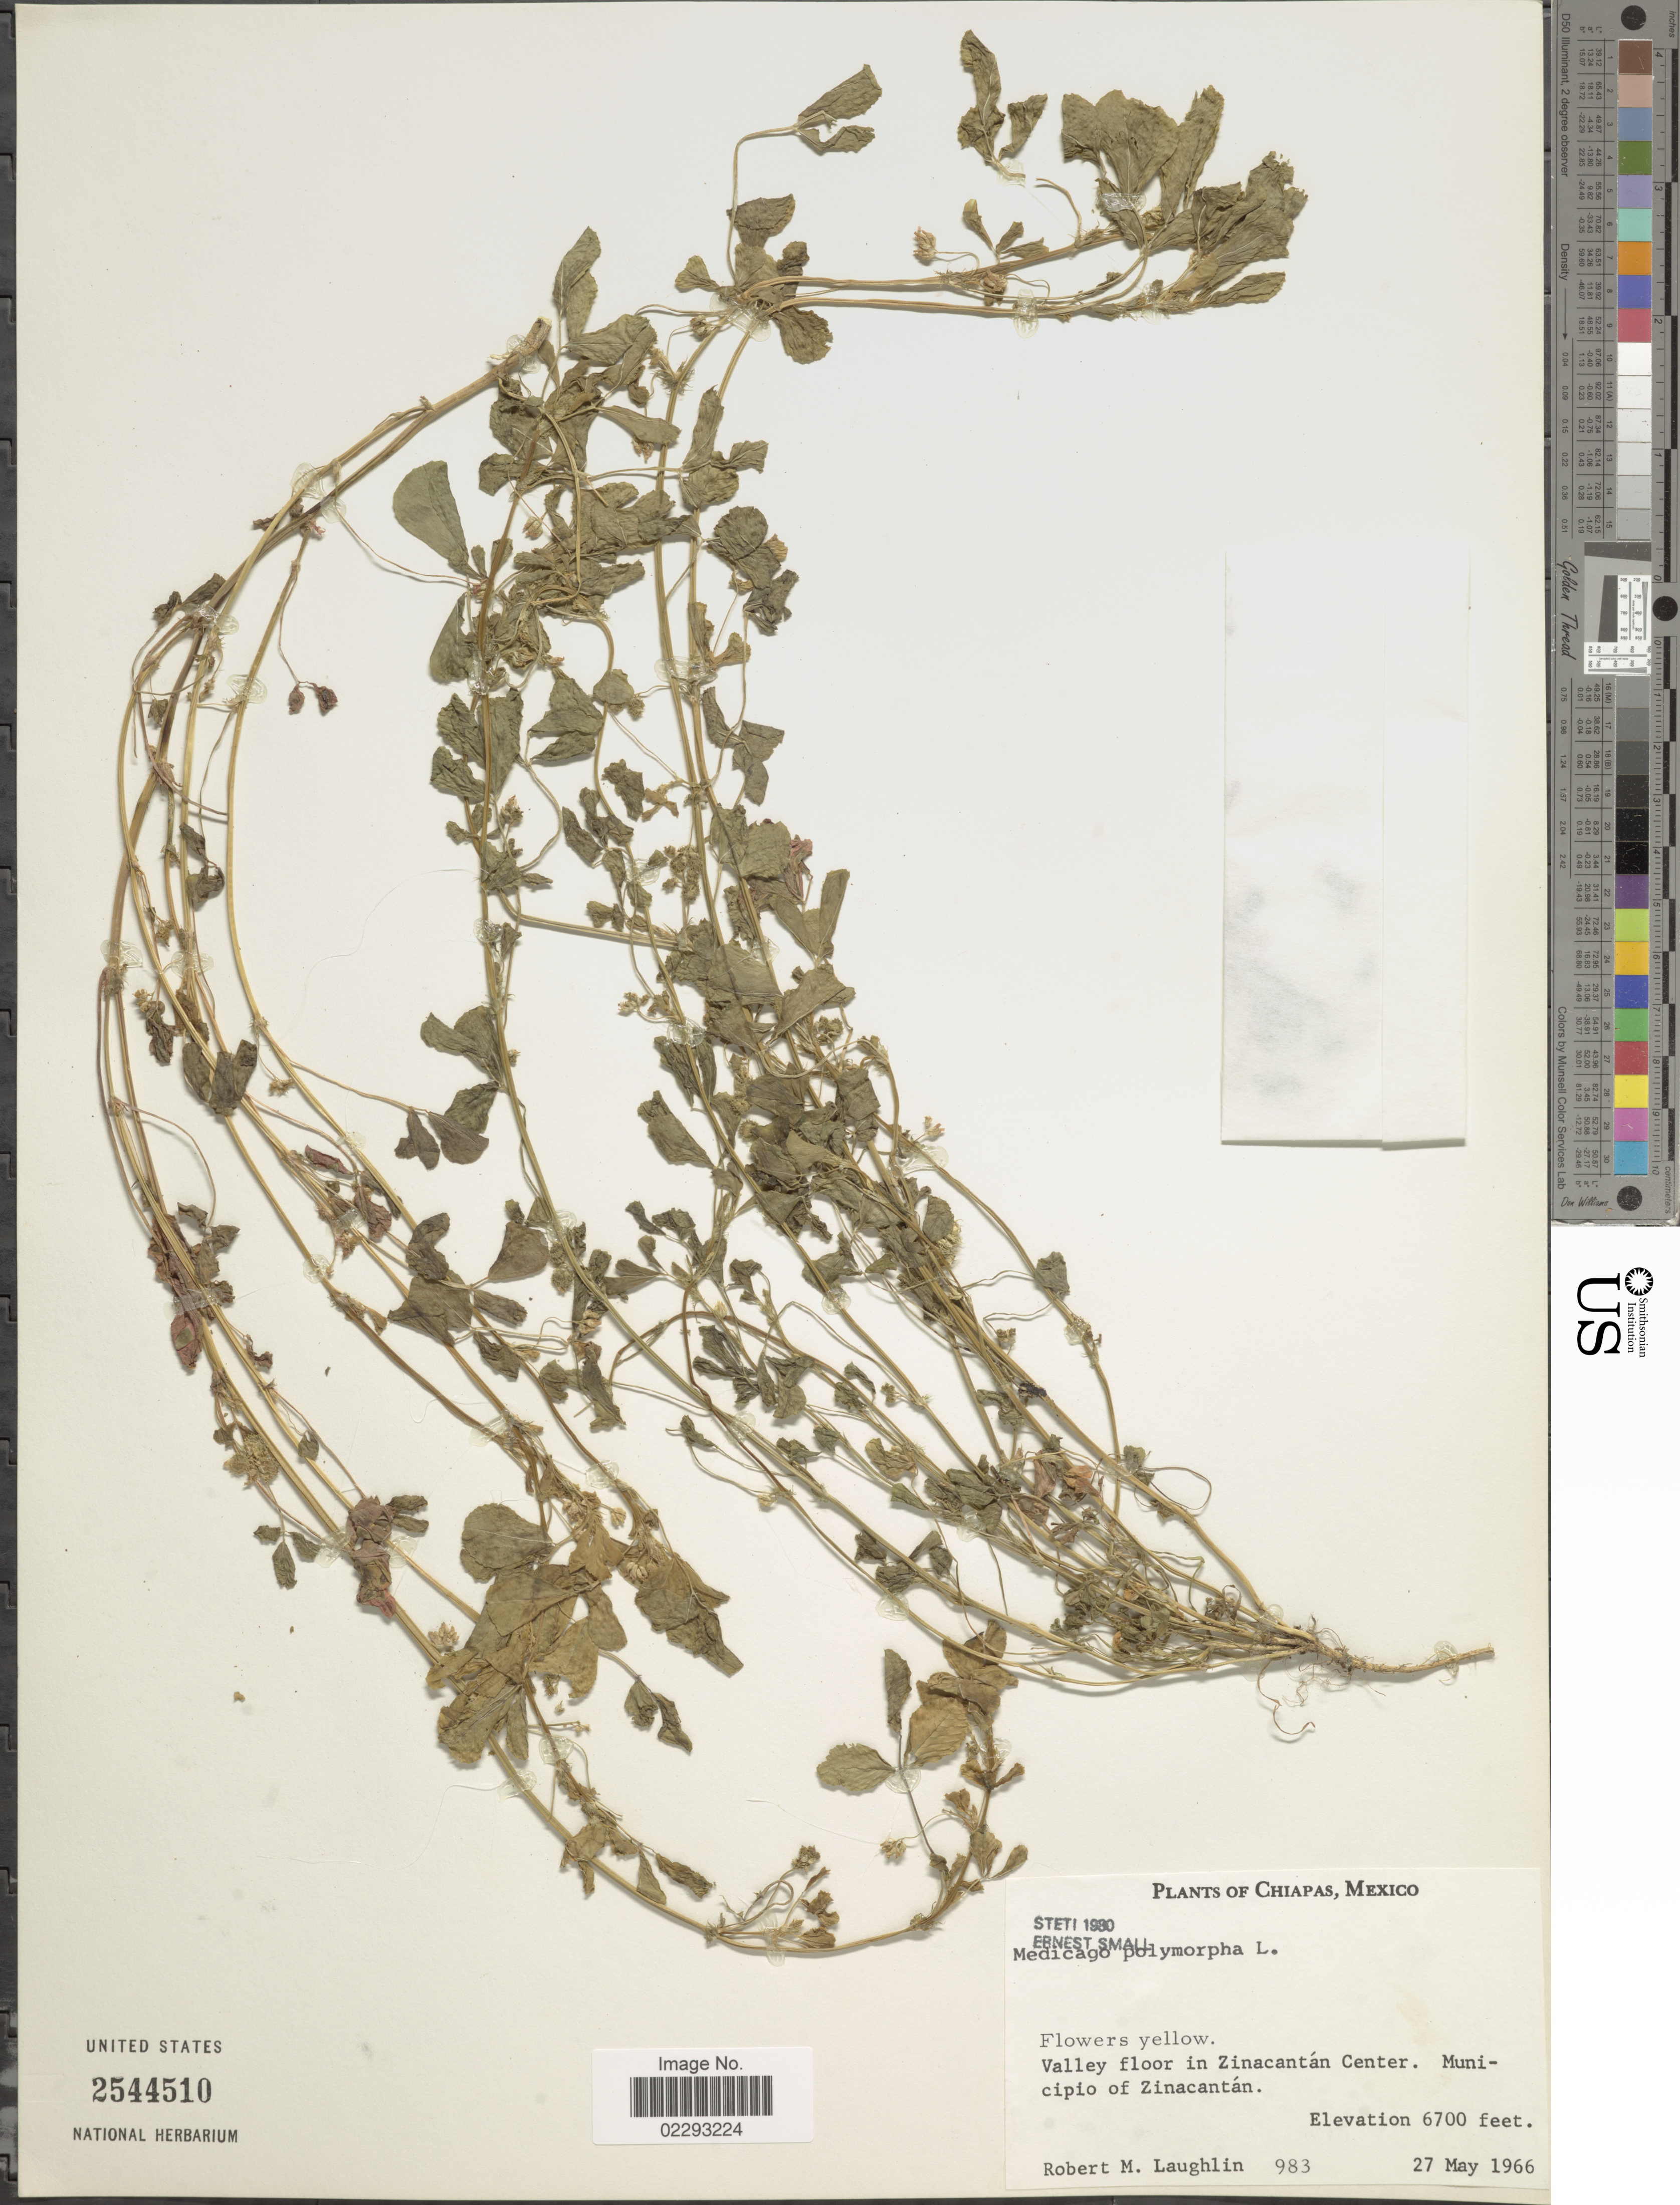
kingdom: Plantae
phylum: Tracheophyta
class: Magnoliopsida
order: Fabales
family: Fabaceae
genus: Medicago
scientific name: Medicago polymorpha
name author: L.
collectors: R. M. Laughlin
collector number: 983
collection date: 1966-05-27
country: Mexico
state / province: Chiapas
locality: Valley floor in Zinacantán Center, Municipio of Zinacantán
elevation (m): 2042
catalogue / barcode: US 2544510